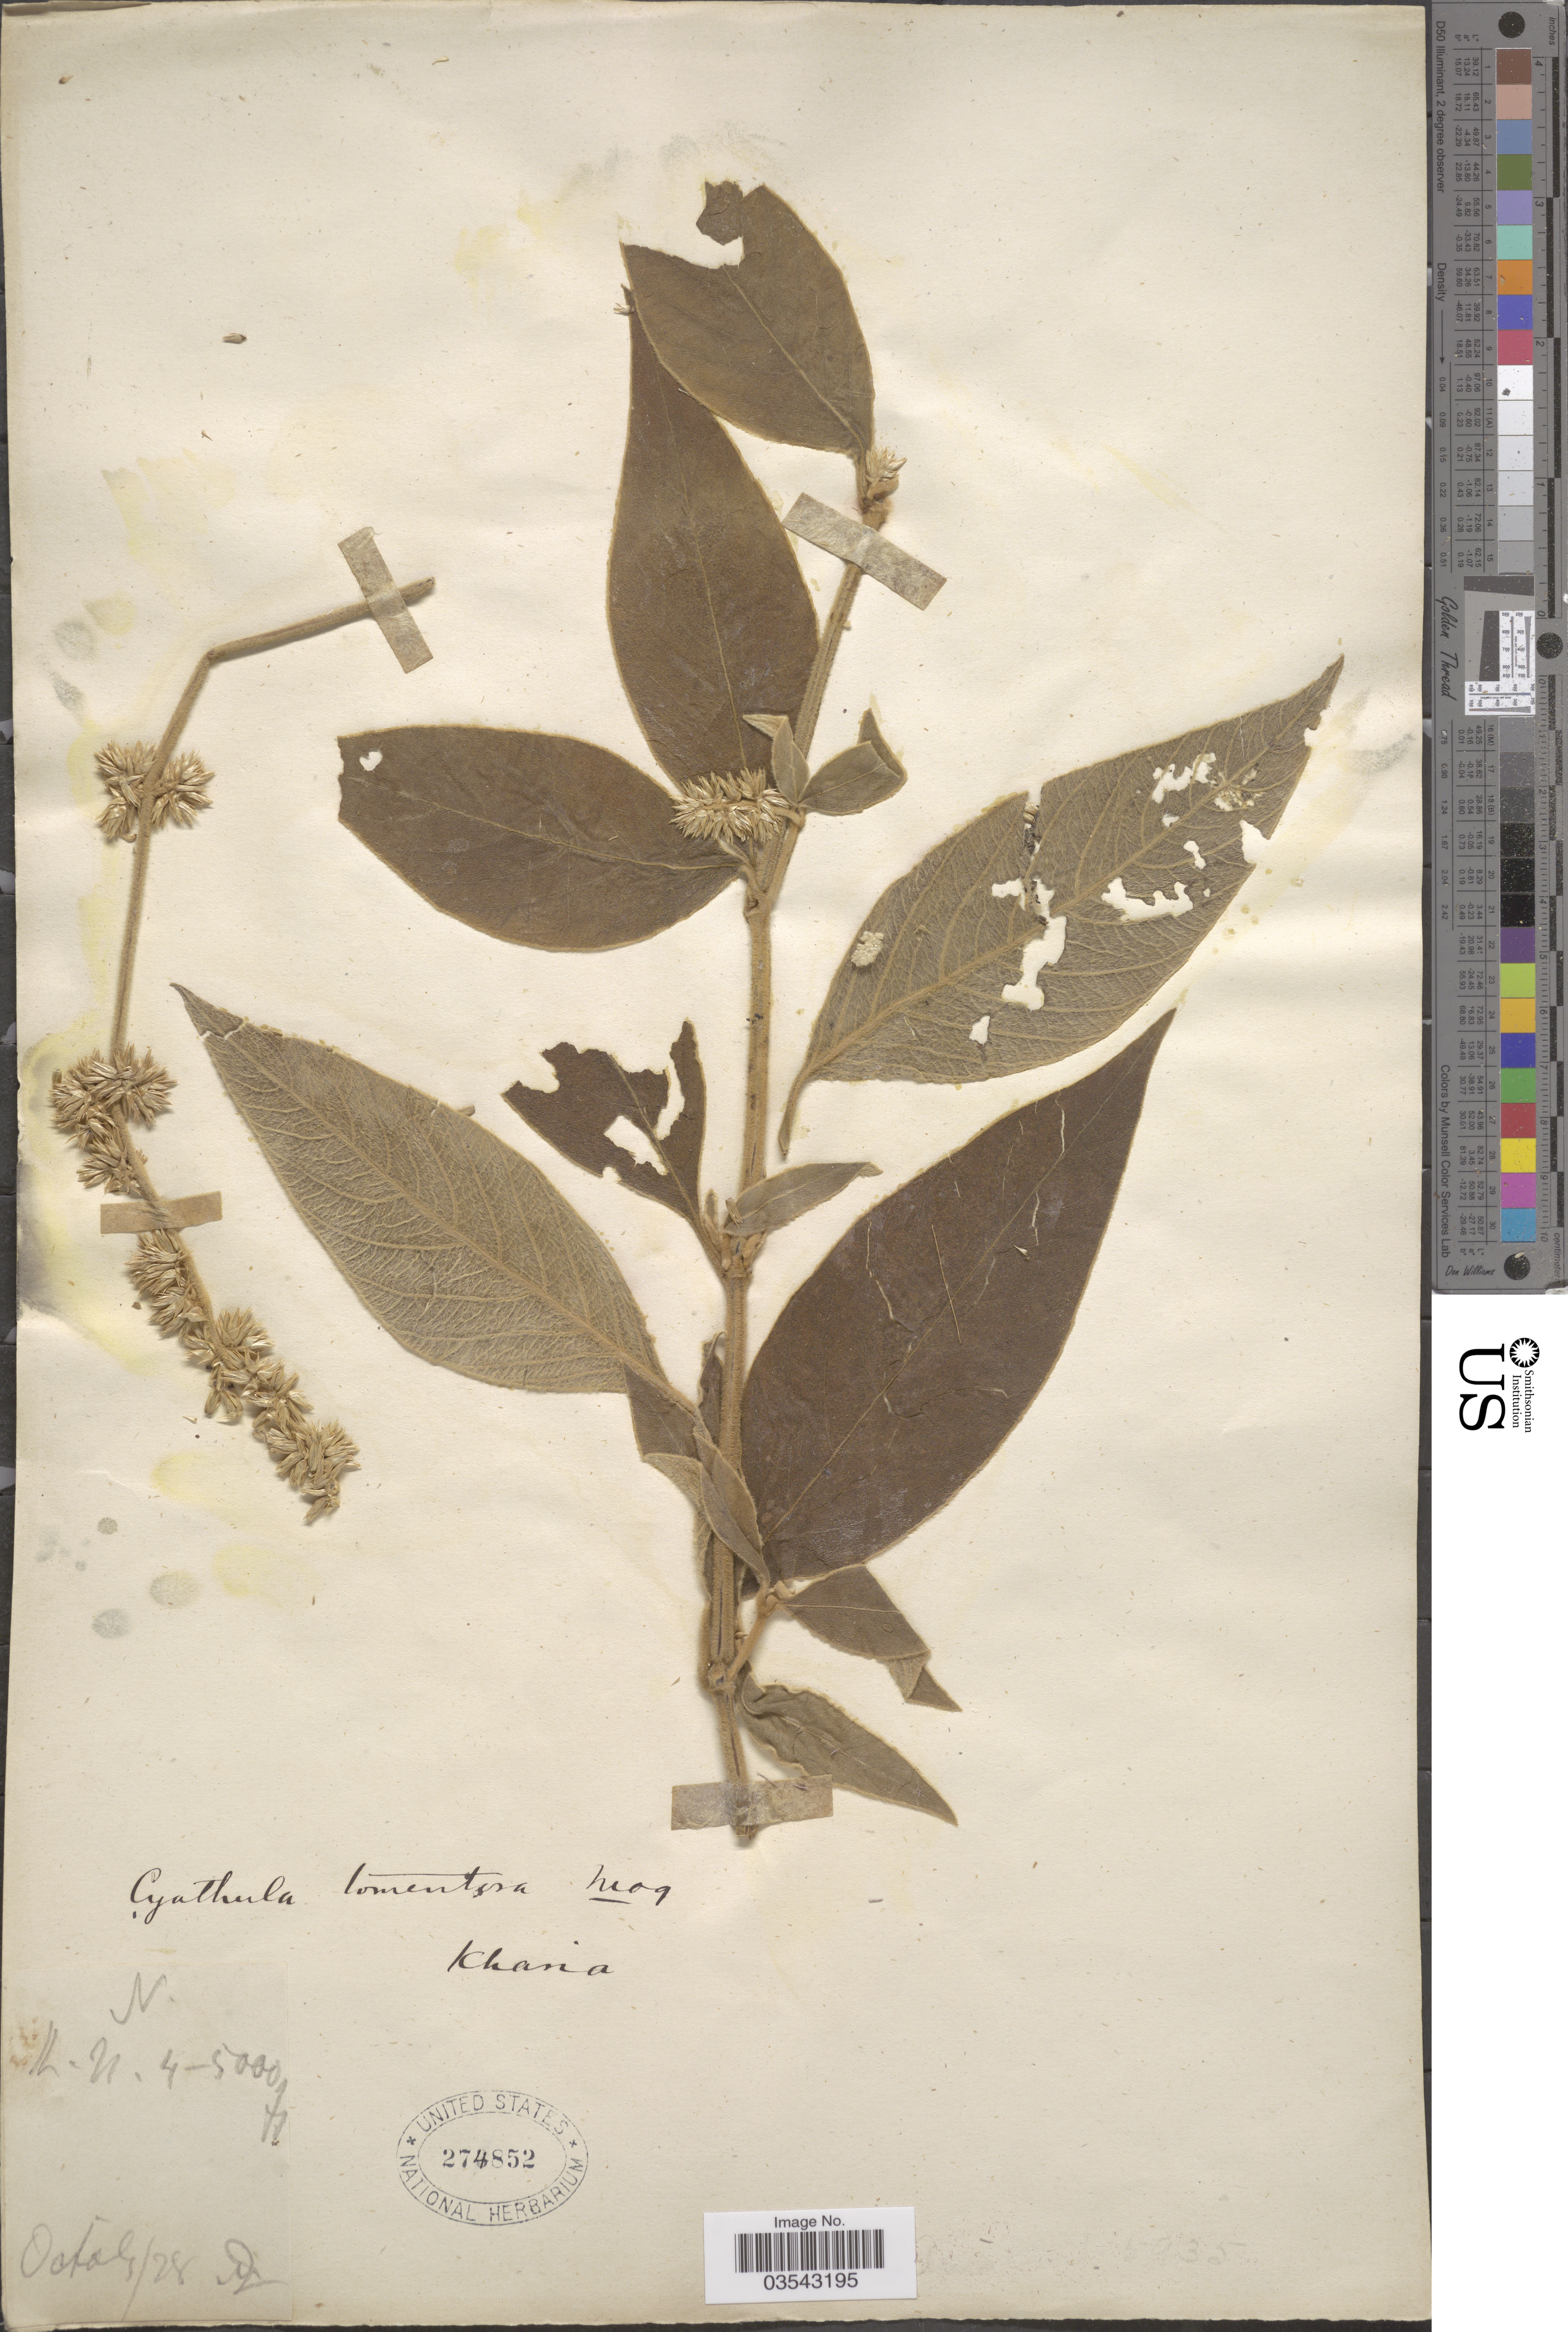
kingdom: Plantae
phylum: Tracheophyta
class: Magnoliopsida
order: Caryophyllales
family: Amaranthaceae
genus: Cyathula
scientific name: Cyathula tomentosa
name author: (Roth) Moq.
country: India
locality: [illegible text] Khasia.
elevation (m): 1219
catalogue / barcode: US 274852